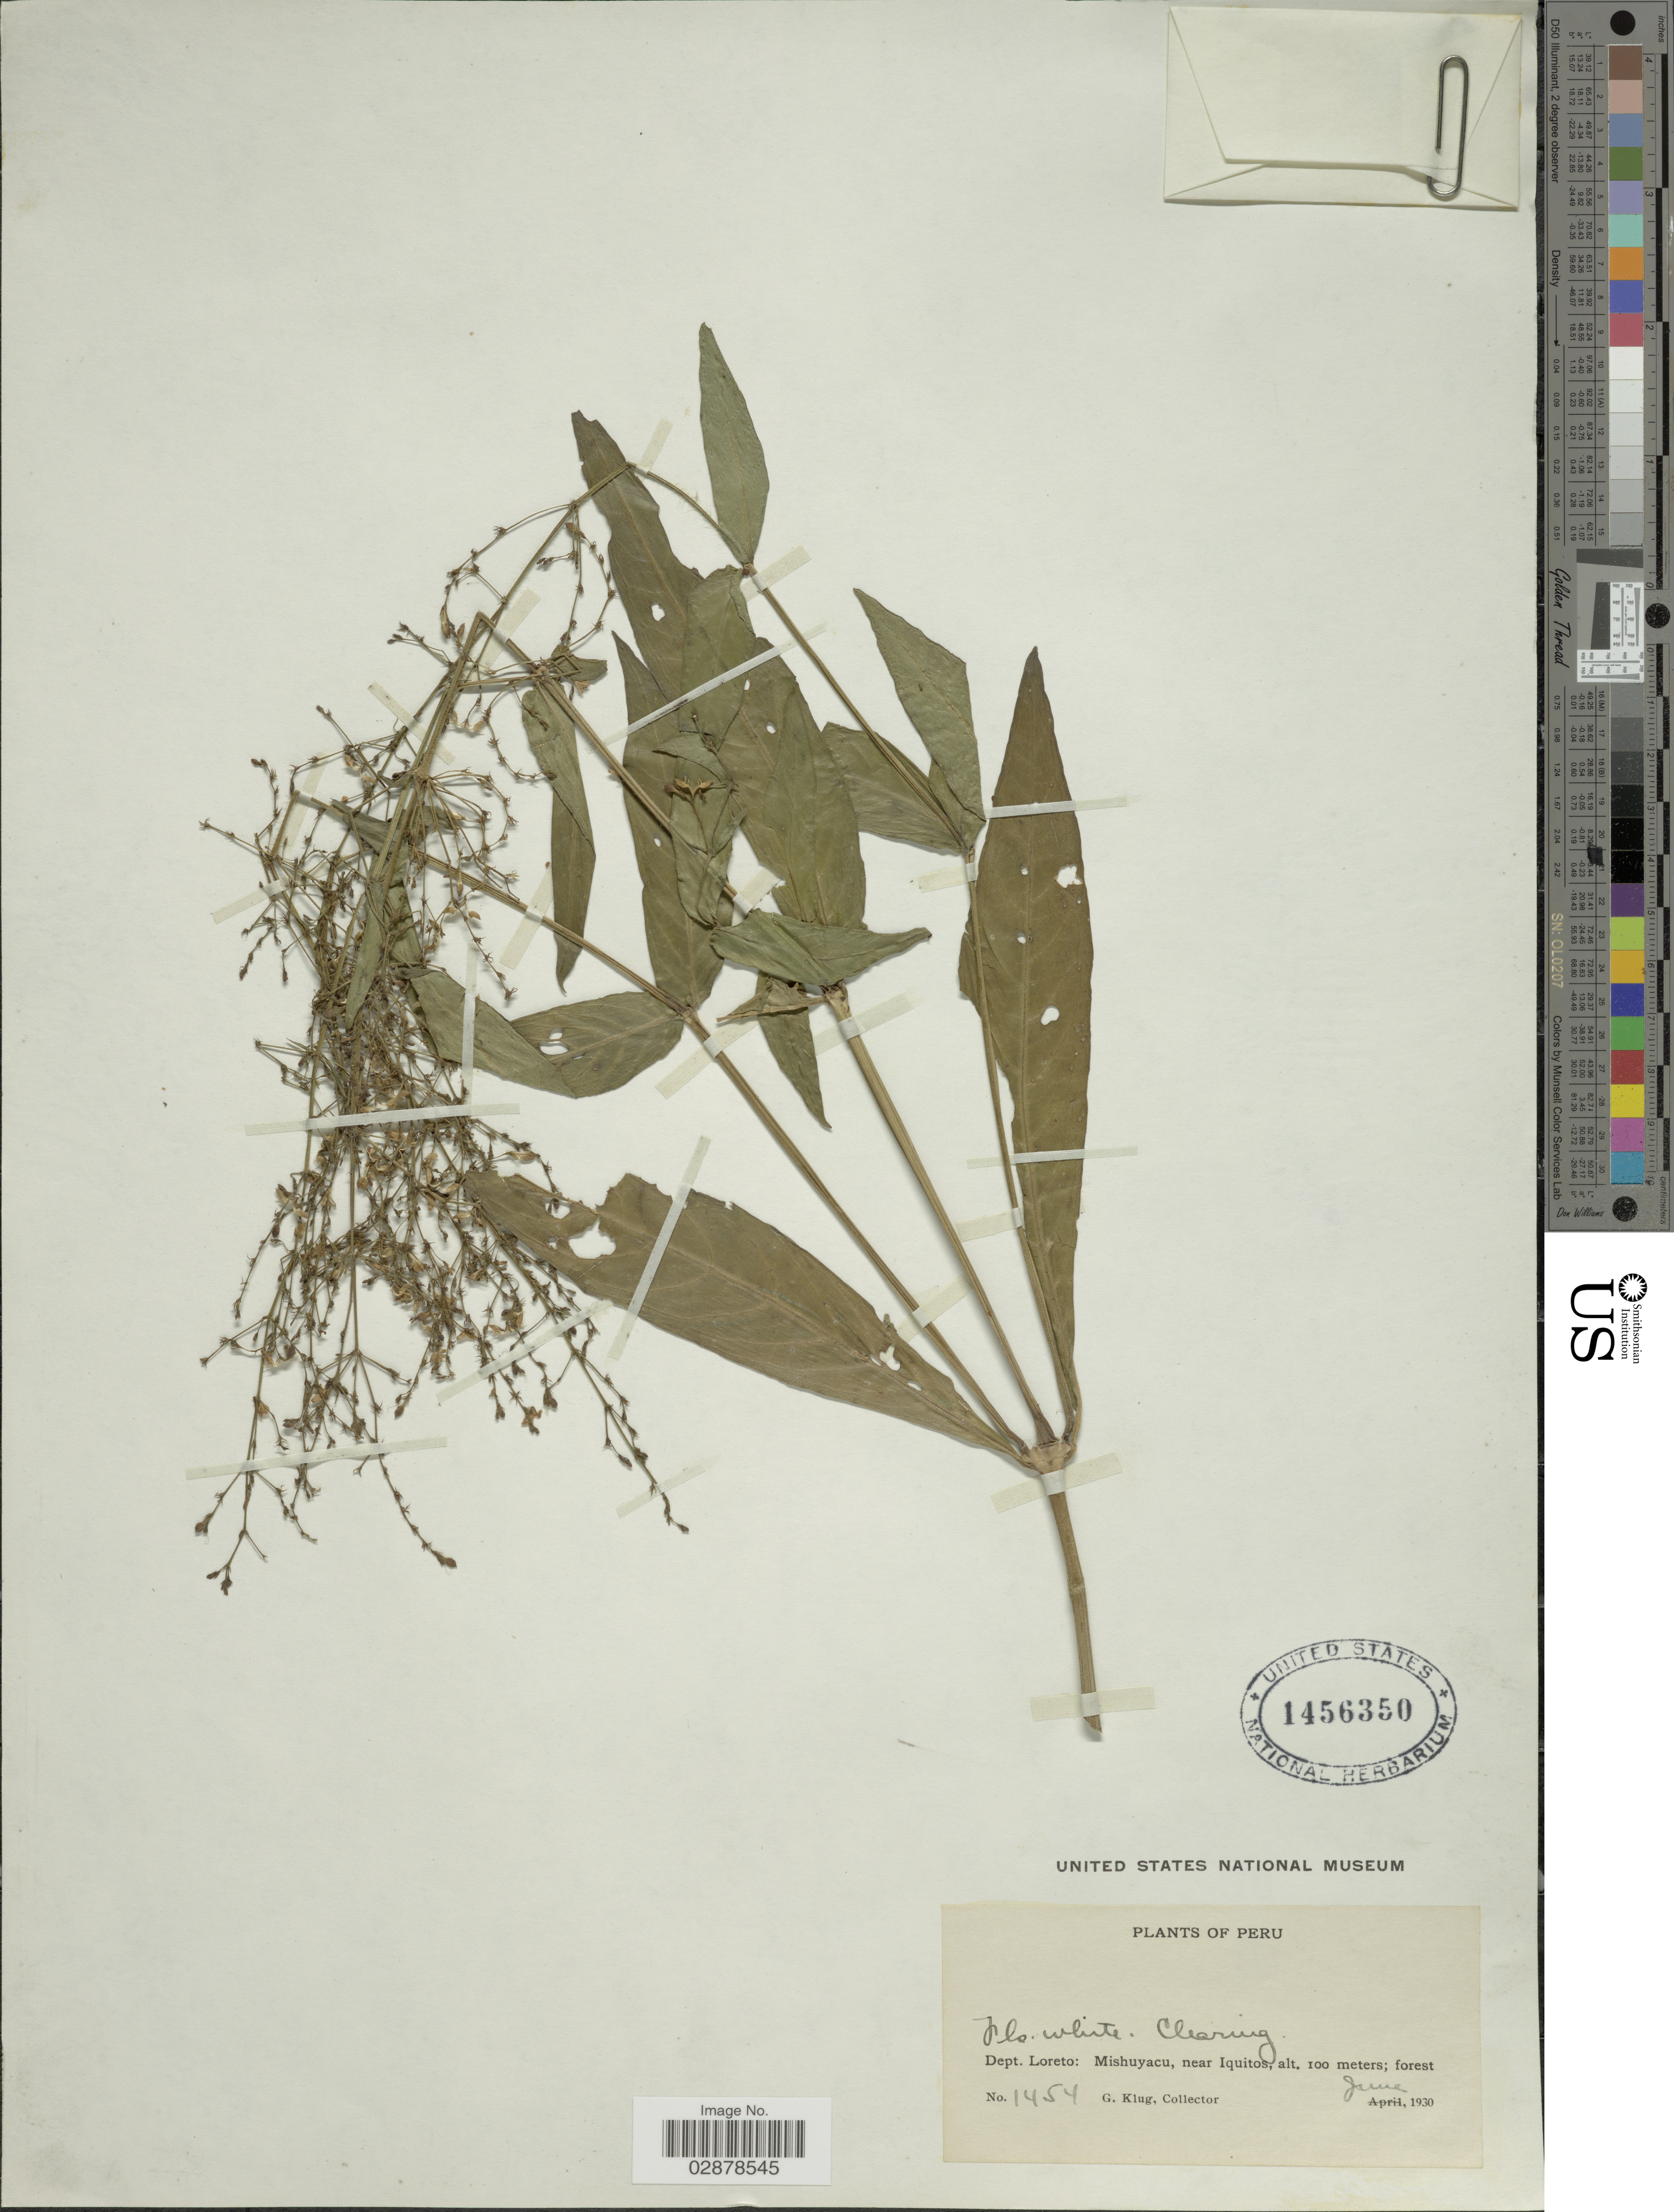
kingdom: Plantae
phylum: Tracheophyta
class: Magnoliopsida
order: Lamiales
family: Acanthaceae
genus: Justicia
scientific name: Justicia comata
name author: (L.) Lam.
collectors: G. Klug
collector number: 1454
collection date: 1930-06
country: Peru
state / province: Loreto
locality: Dept. Loreto: Mishuyacu, near Iquitos.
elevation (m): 100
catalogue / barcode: US 1456350